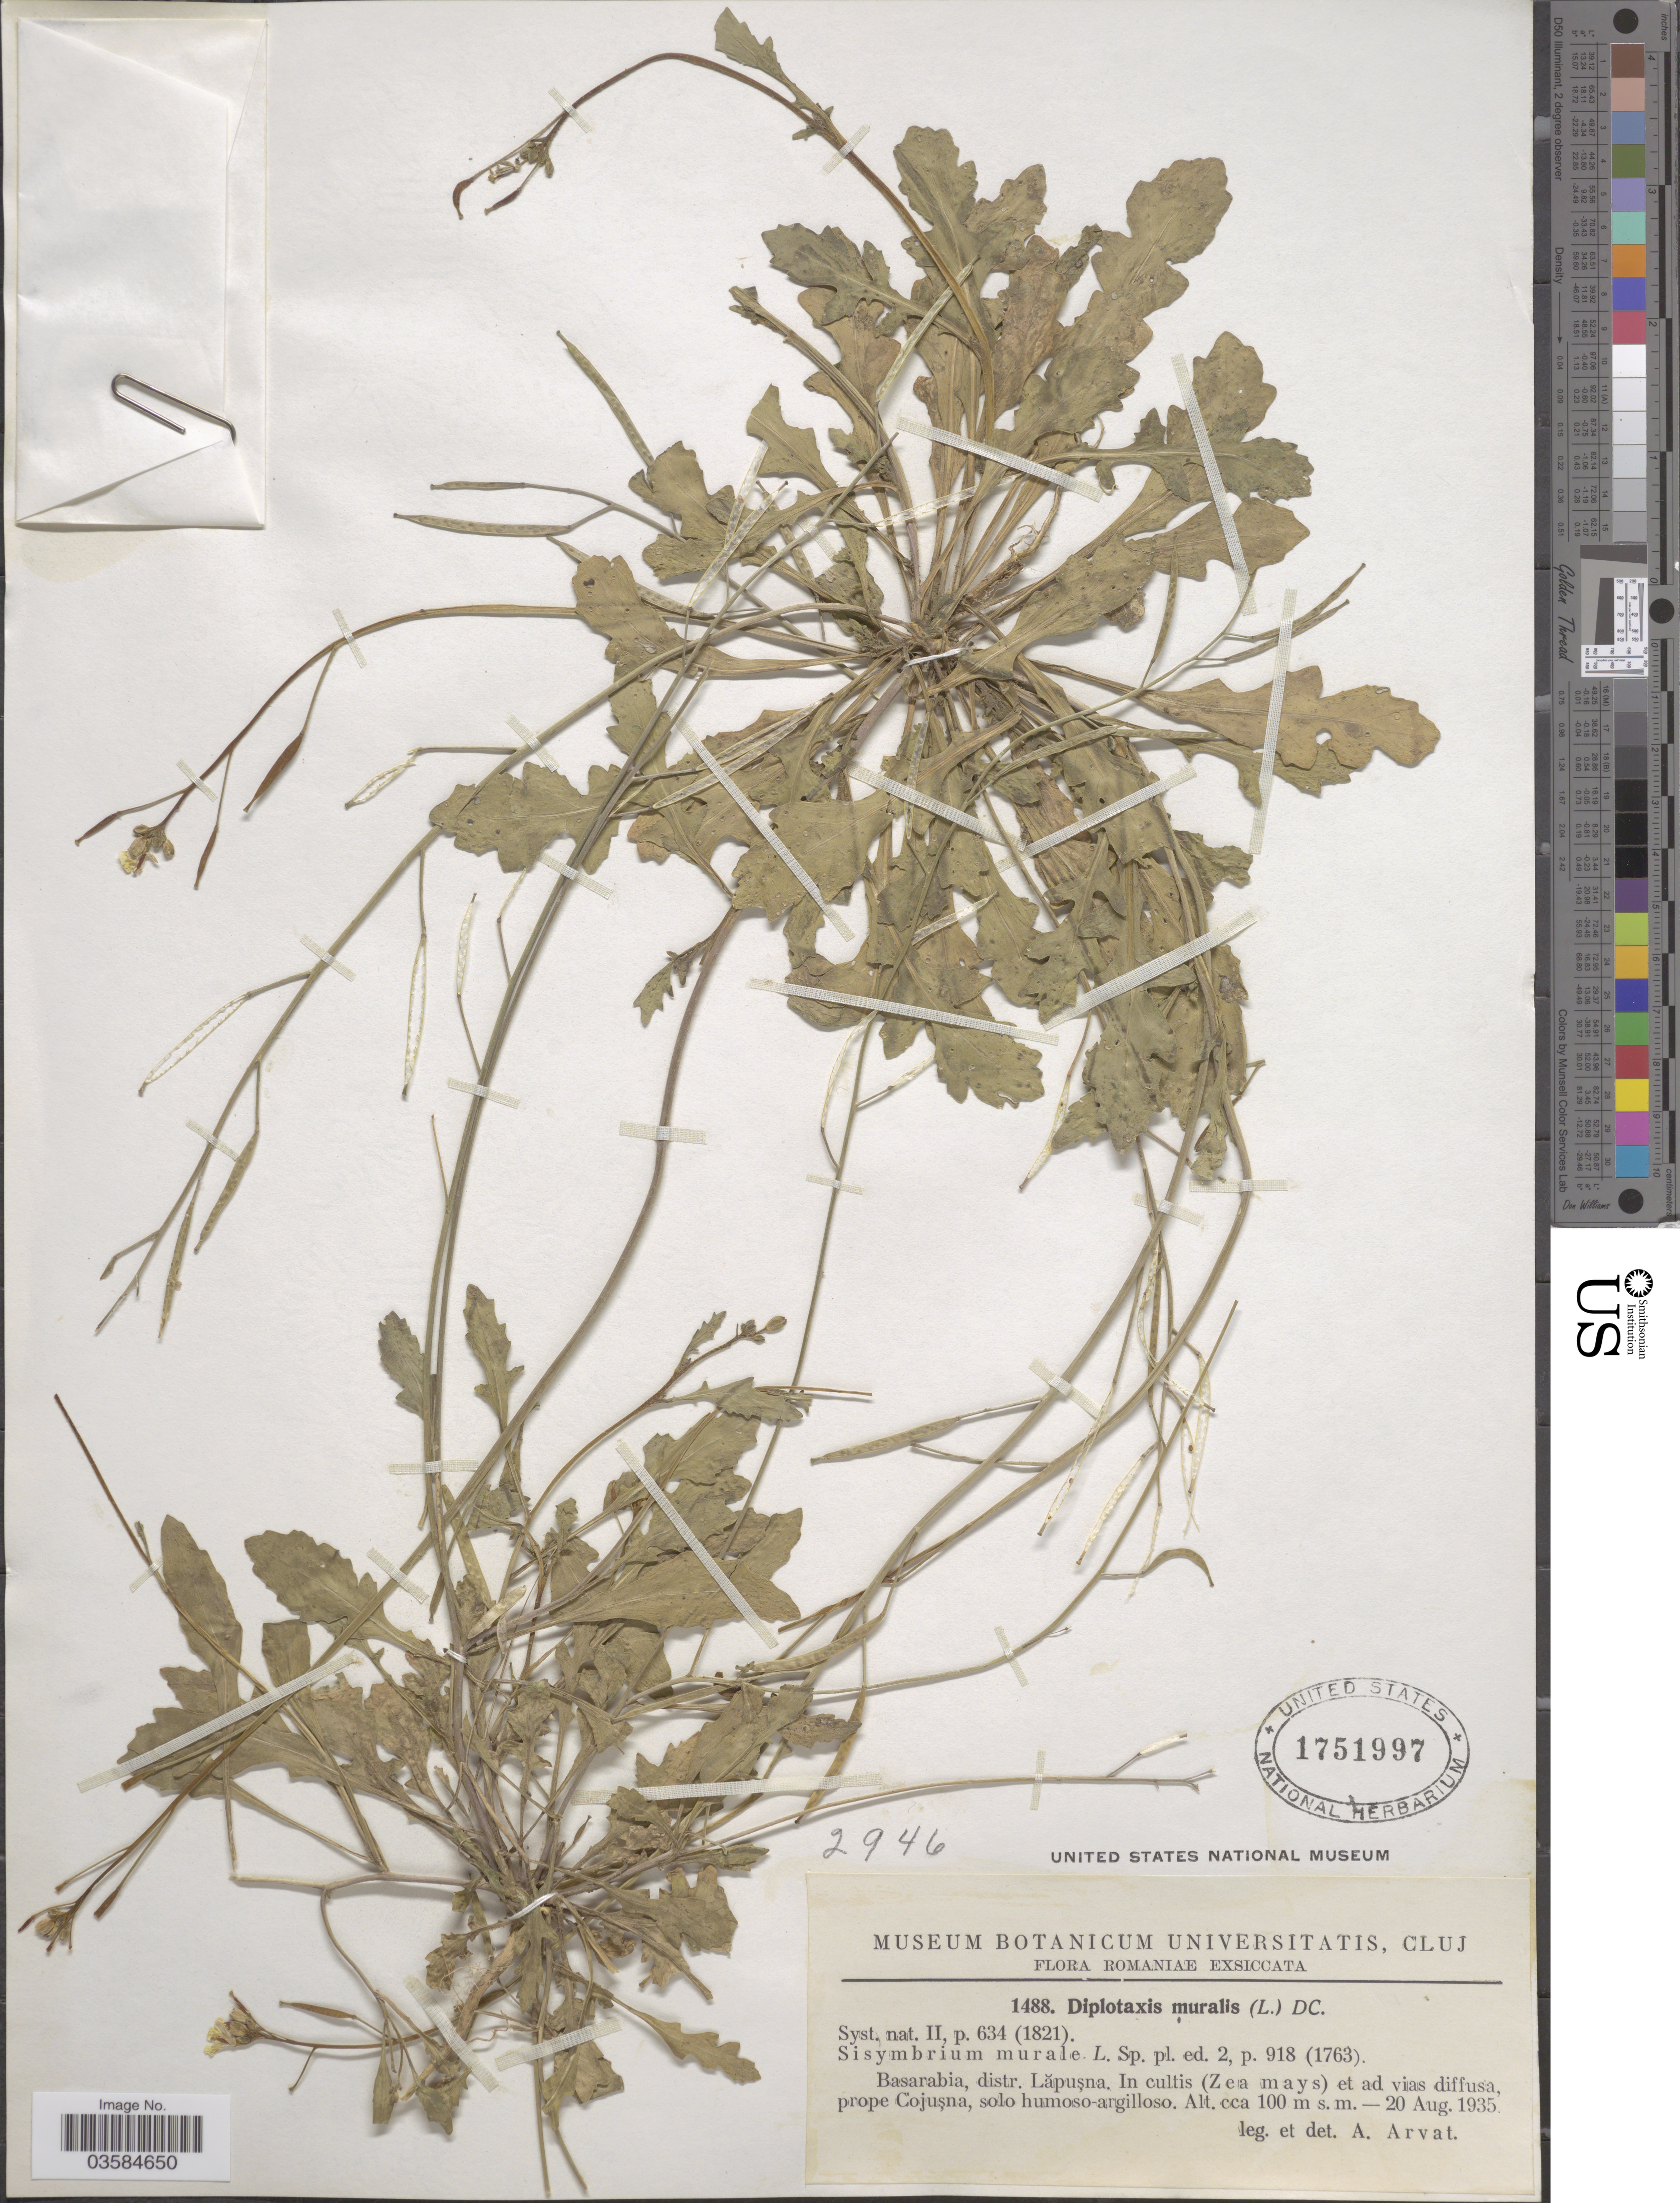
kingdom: Plantae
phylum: Tracheophyta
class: Magnoliopsida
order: Brassicales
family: Brassicaceae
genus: Diplotaxis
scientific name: Diplotaxis muralis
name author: (L.) DC.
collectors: A. Arvat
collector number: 1488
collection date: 1935-08-20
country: Romania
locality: Basarabia, distr. Lăpuşna. In cultis (Zea mays) et ad vias diffusa, prope Cojuşna, solo humoso-argilloso.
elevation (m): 100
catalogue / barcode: US 1751997